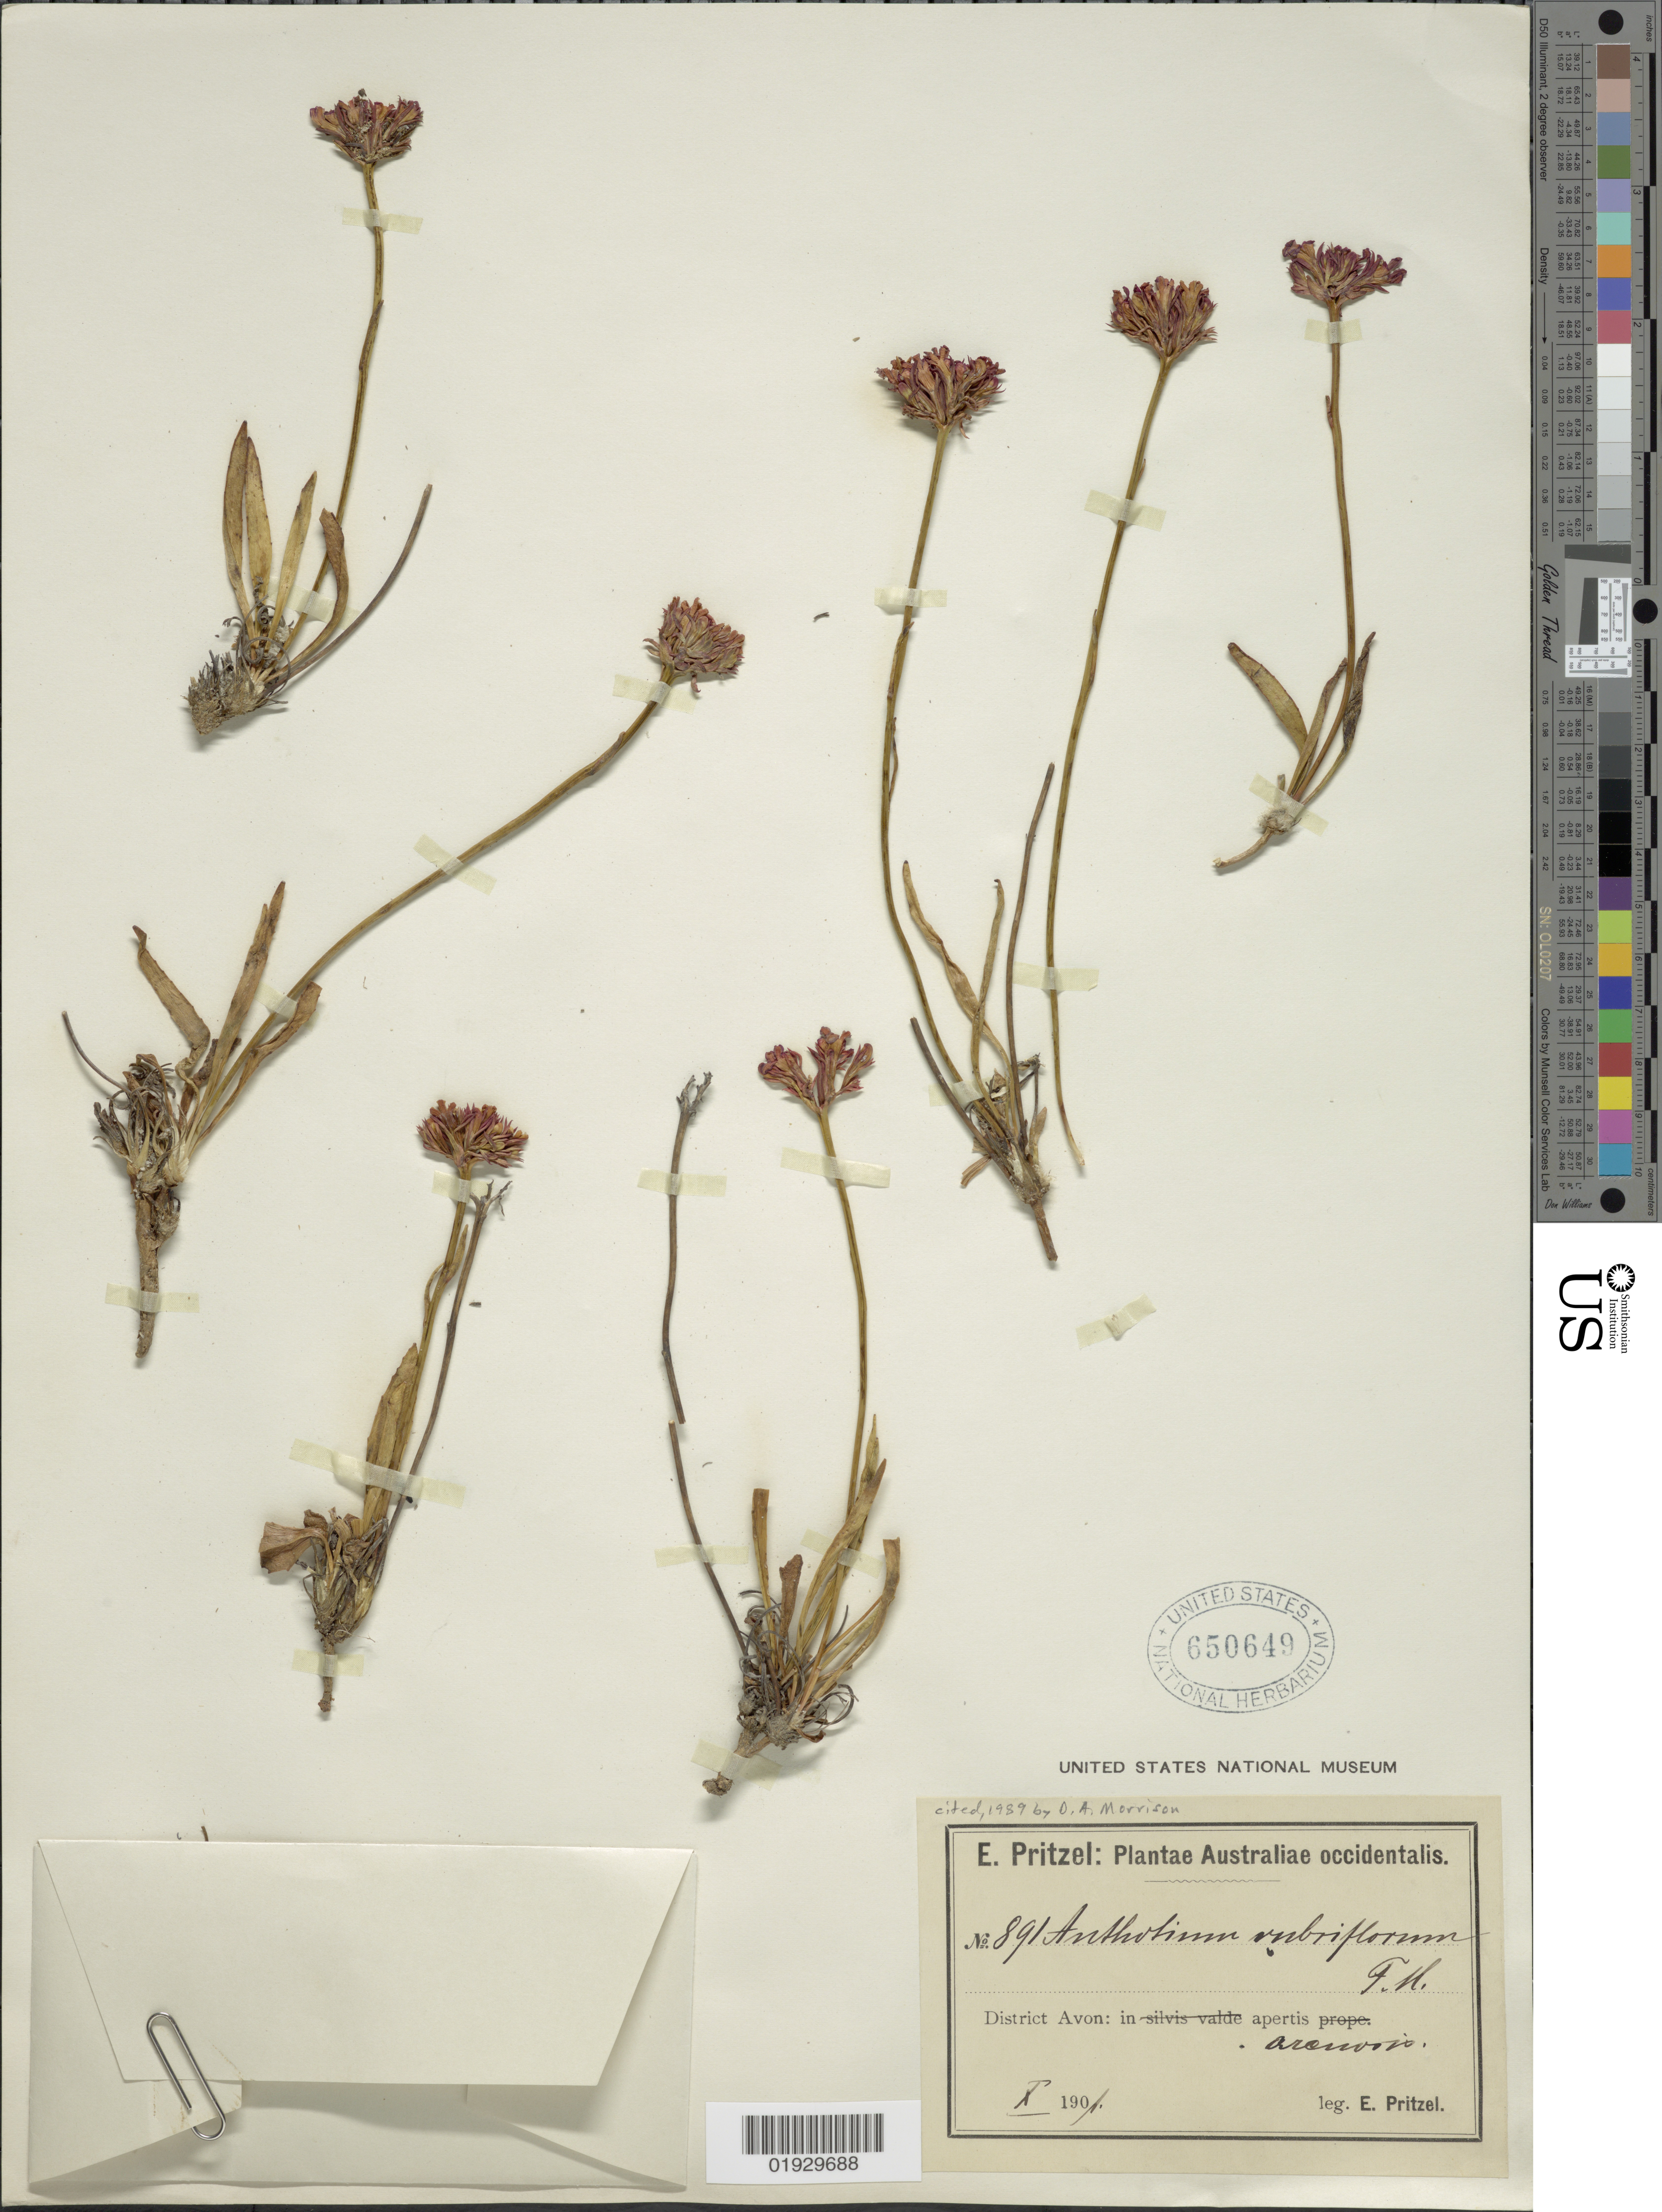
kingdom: Plantae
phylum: Tracheophyta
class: Magnoliopsida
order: Asterales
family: Goodeniaceae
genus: Anthotium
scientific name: Anthotium rubriflorum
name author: F. Muell. ex Benth.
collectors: E. G. Pritzel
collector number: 891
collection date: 1901-10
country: Australia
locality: Australiae occidentalis. District Avon: apertis arenosis.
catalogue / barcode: US 650649